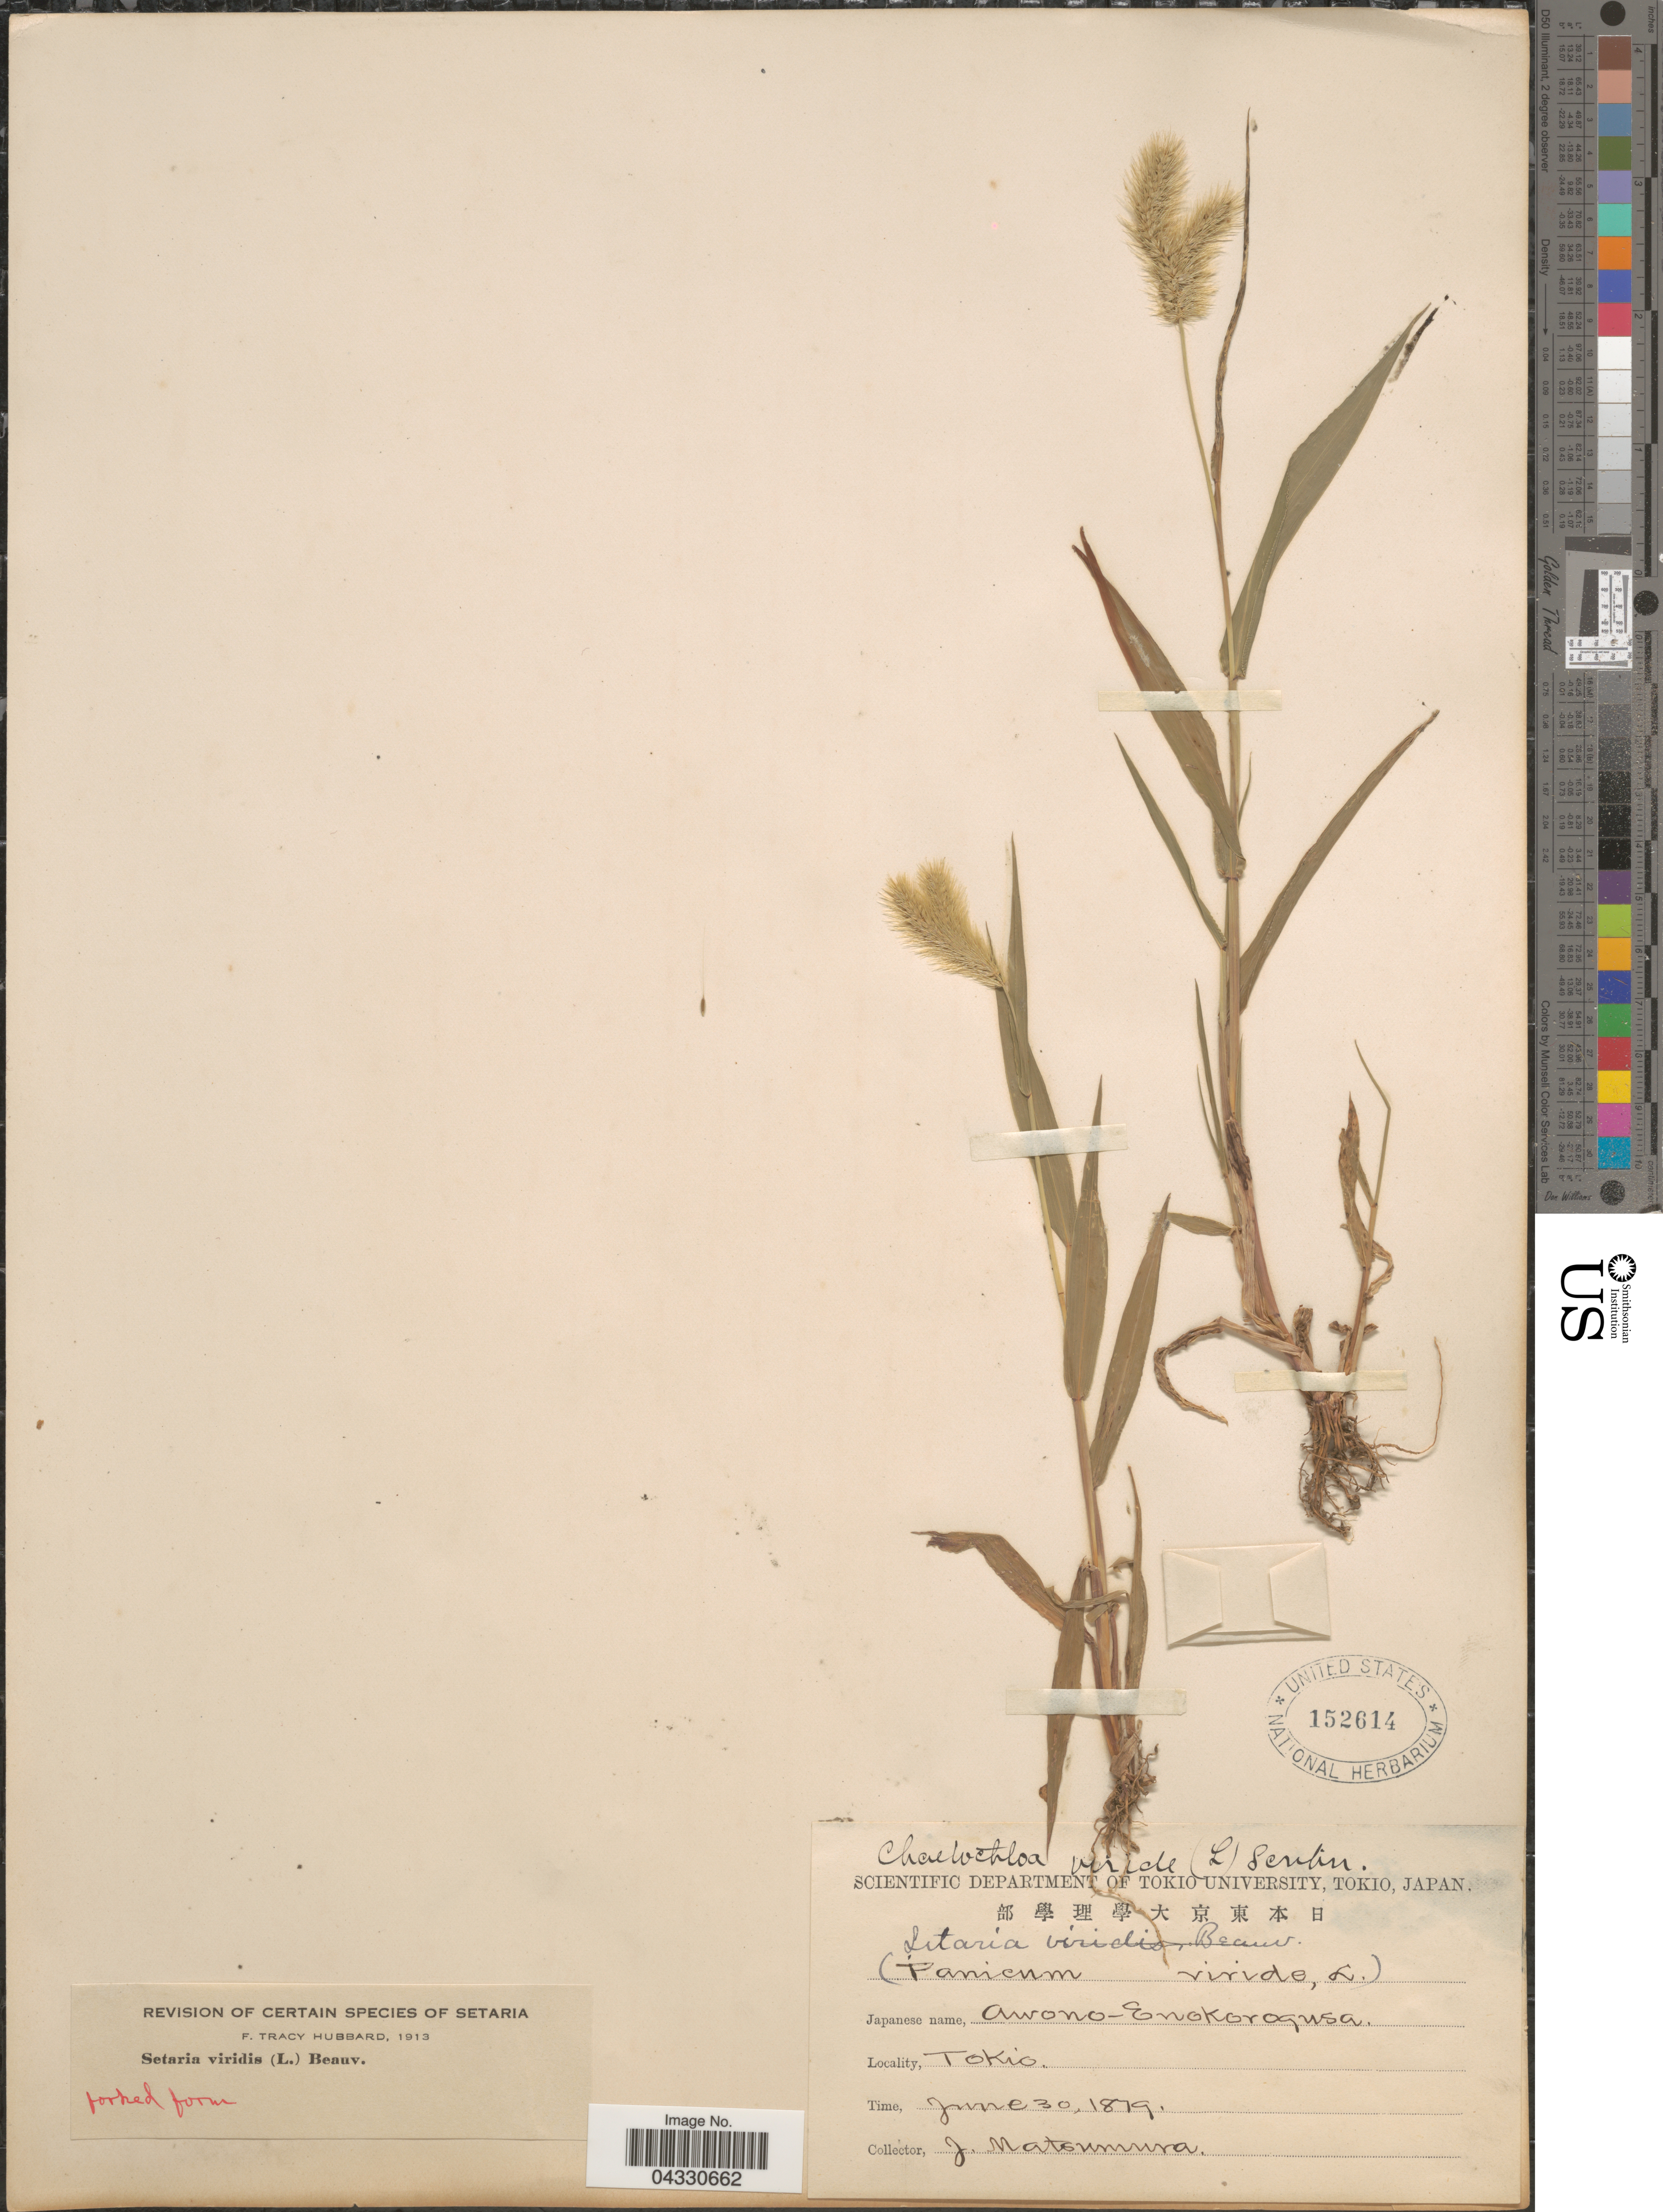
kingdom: Plantae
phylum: Tracheophyta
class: Liliopsida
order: Poales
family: Poaceae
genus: Setaria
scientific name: Setaria viridis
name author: (L.) P. Beauv.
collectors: J. Matsumura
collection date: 1879-06-30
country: Japan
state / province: Tokyo, Federal City of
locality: Tokio.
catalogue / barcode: US 152614